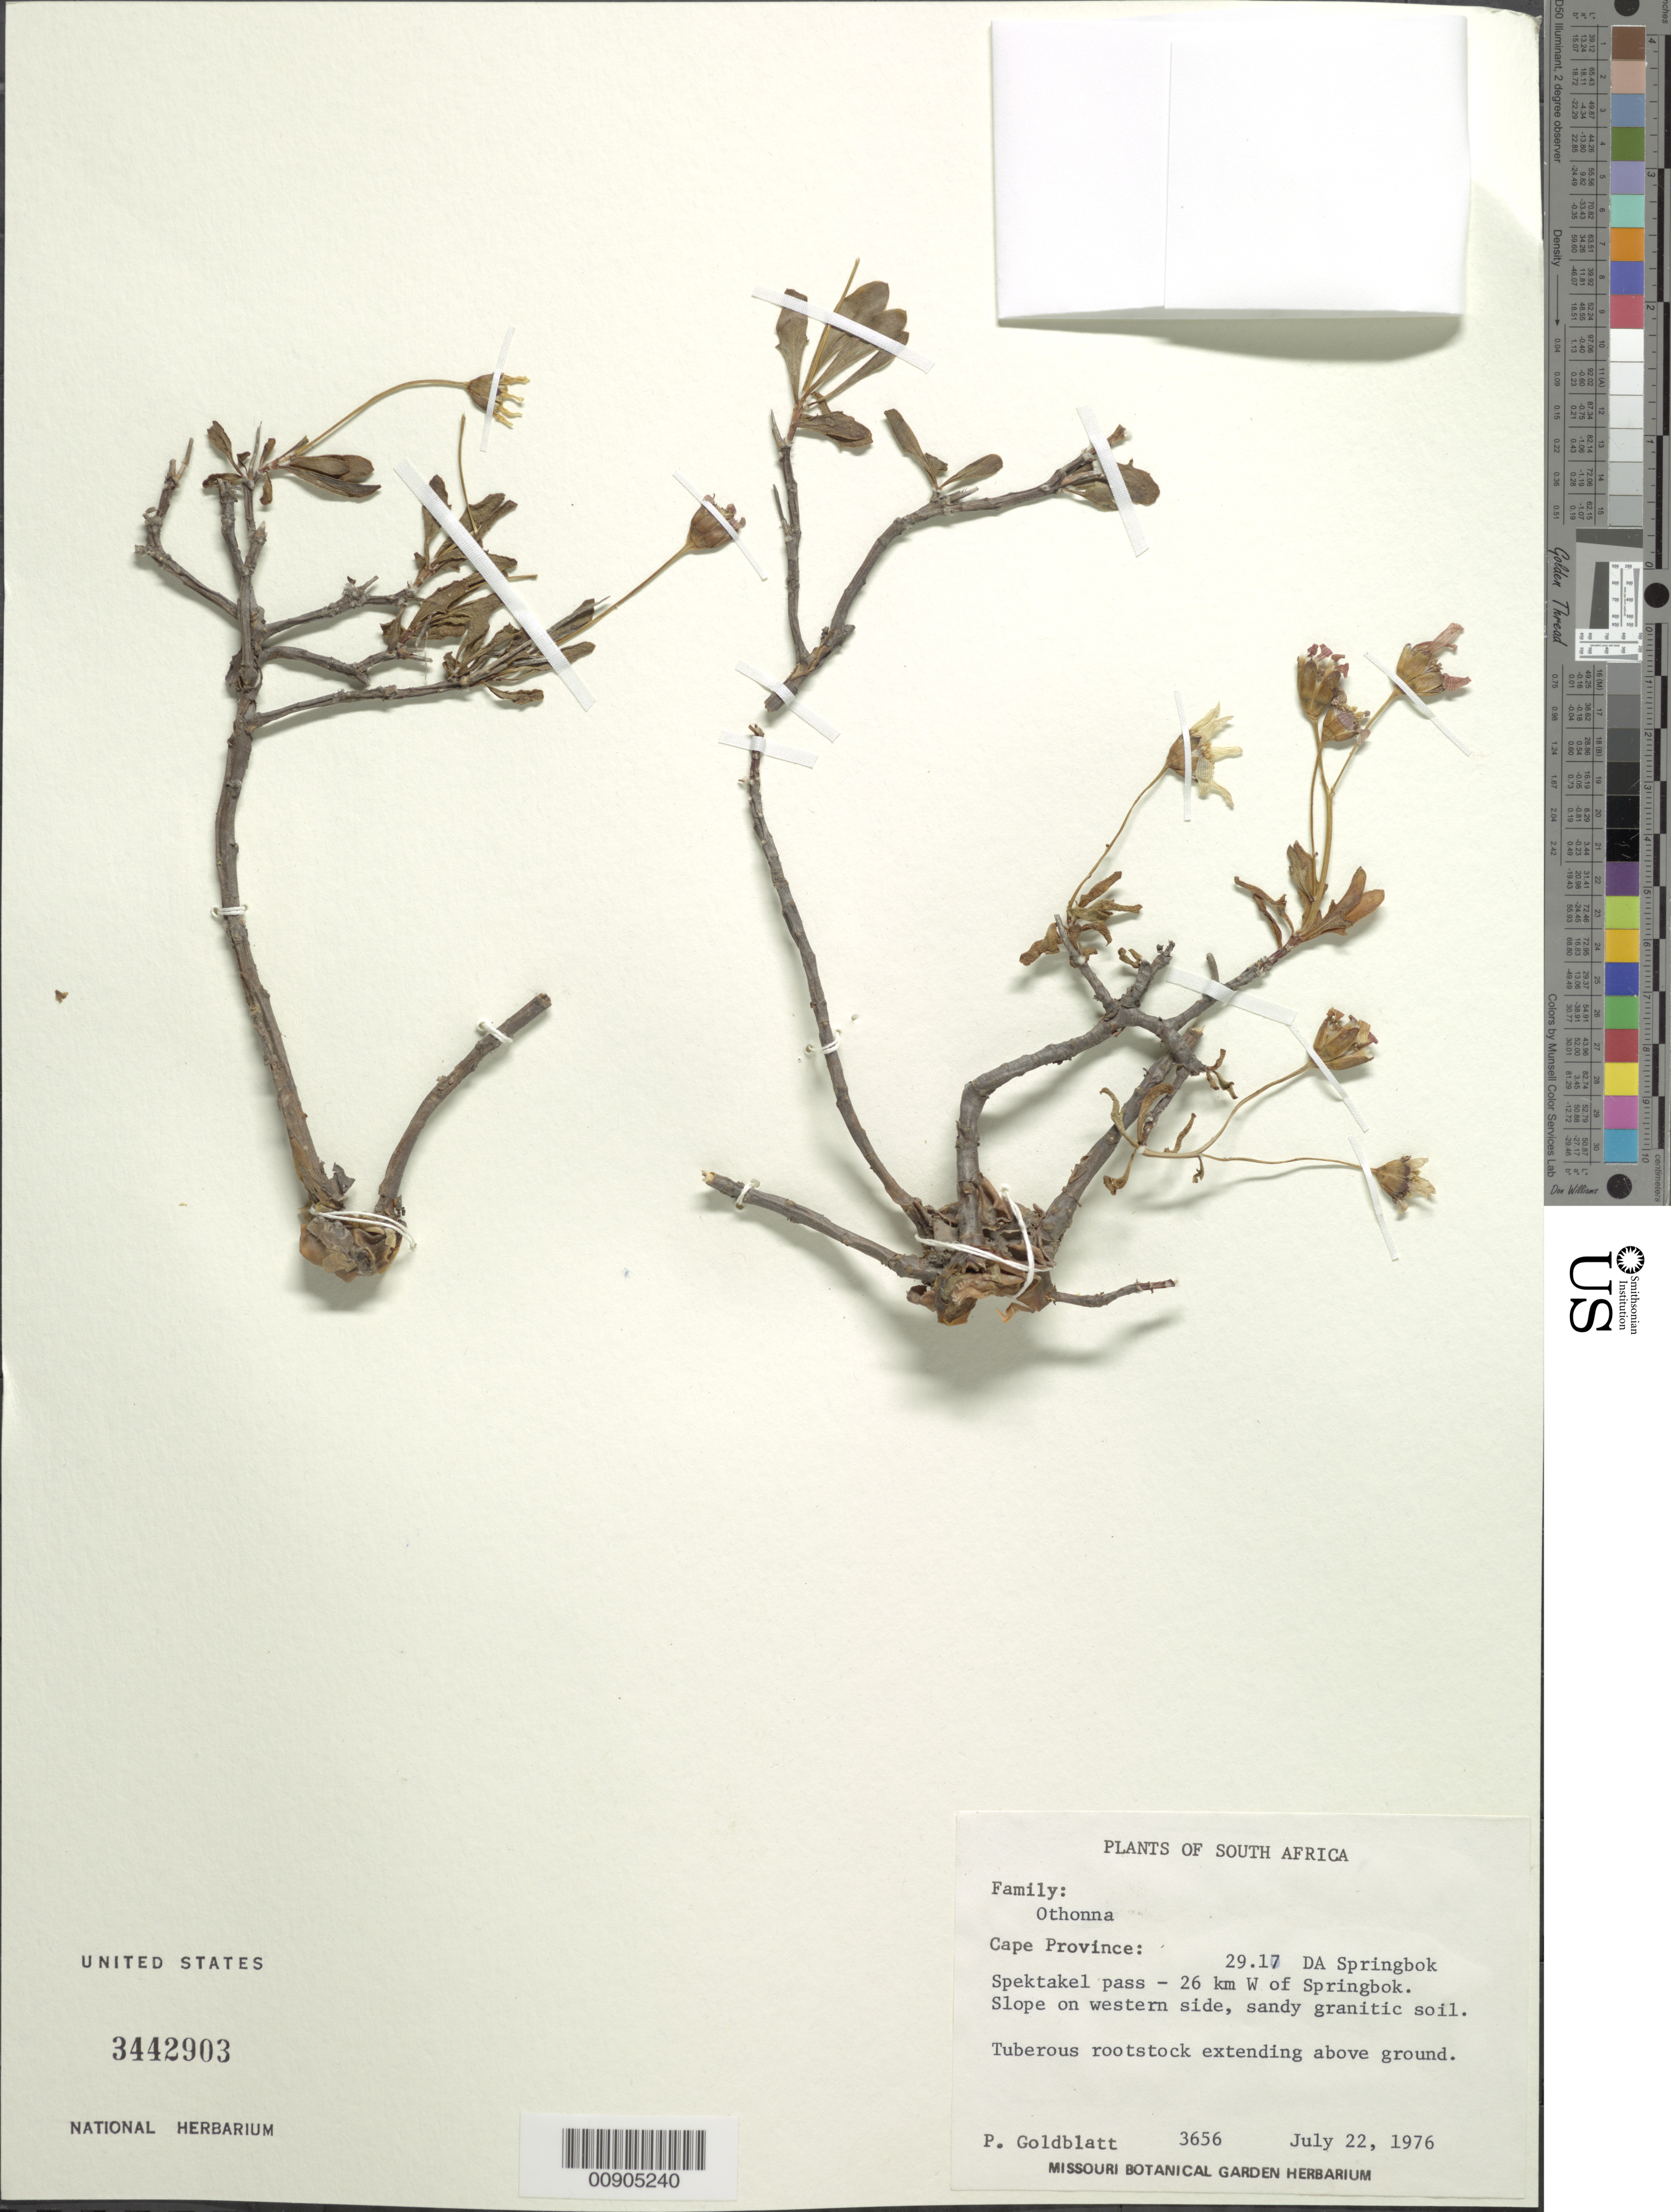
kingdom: Plantae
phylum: Tracheophyta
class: Magnoliopsida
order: Asterales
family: Asteraceae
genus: Othonna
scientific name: Othonna sp.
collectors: P. Goldblatt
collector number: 3656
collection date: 1976-07-22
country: South Africa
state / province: Northern Cape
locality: Springbok, 29.17 DA, Spektakel Pass, 26 km W of Springbok, W side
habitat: Slope on W side, sandy grantitic soil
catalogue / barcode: US 3442903